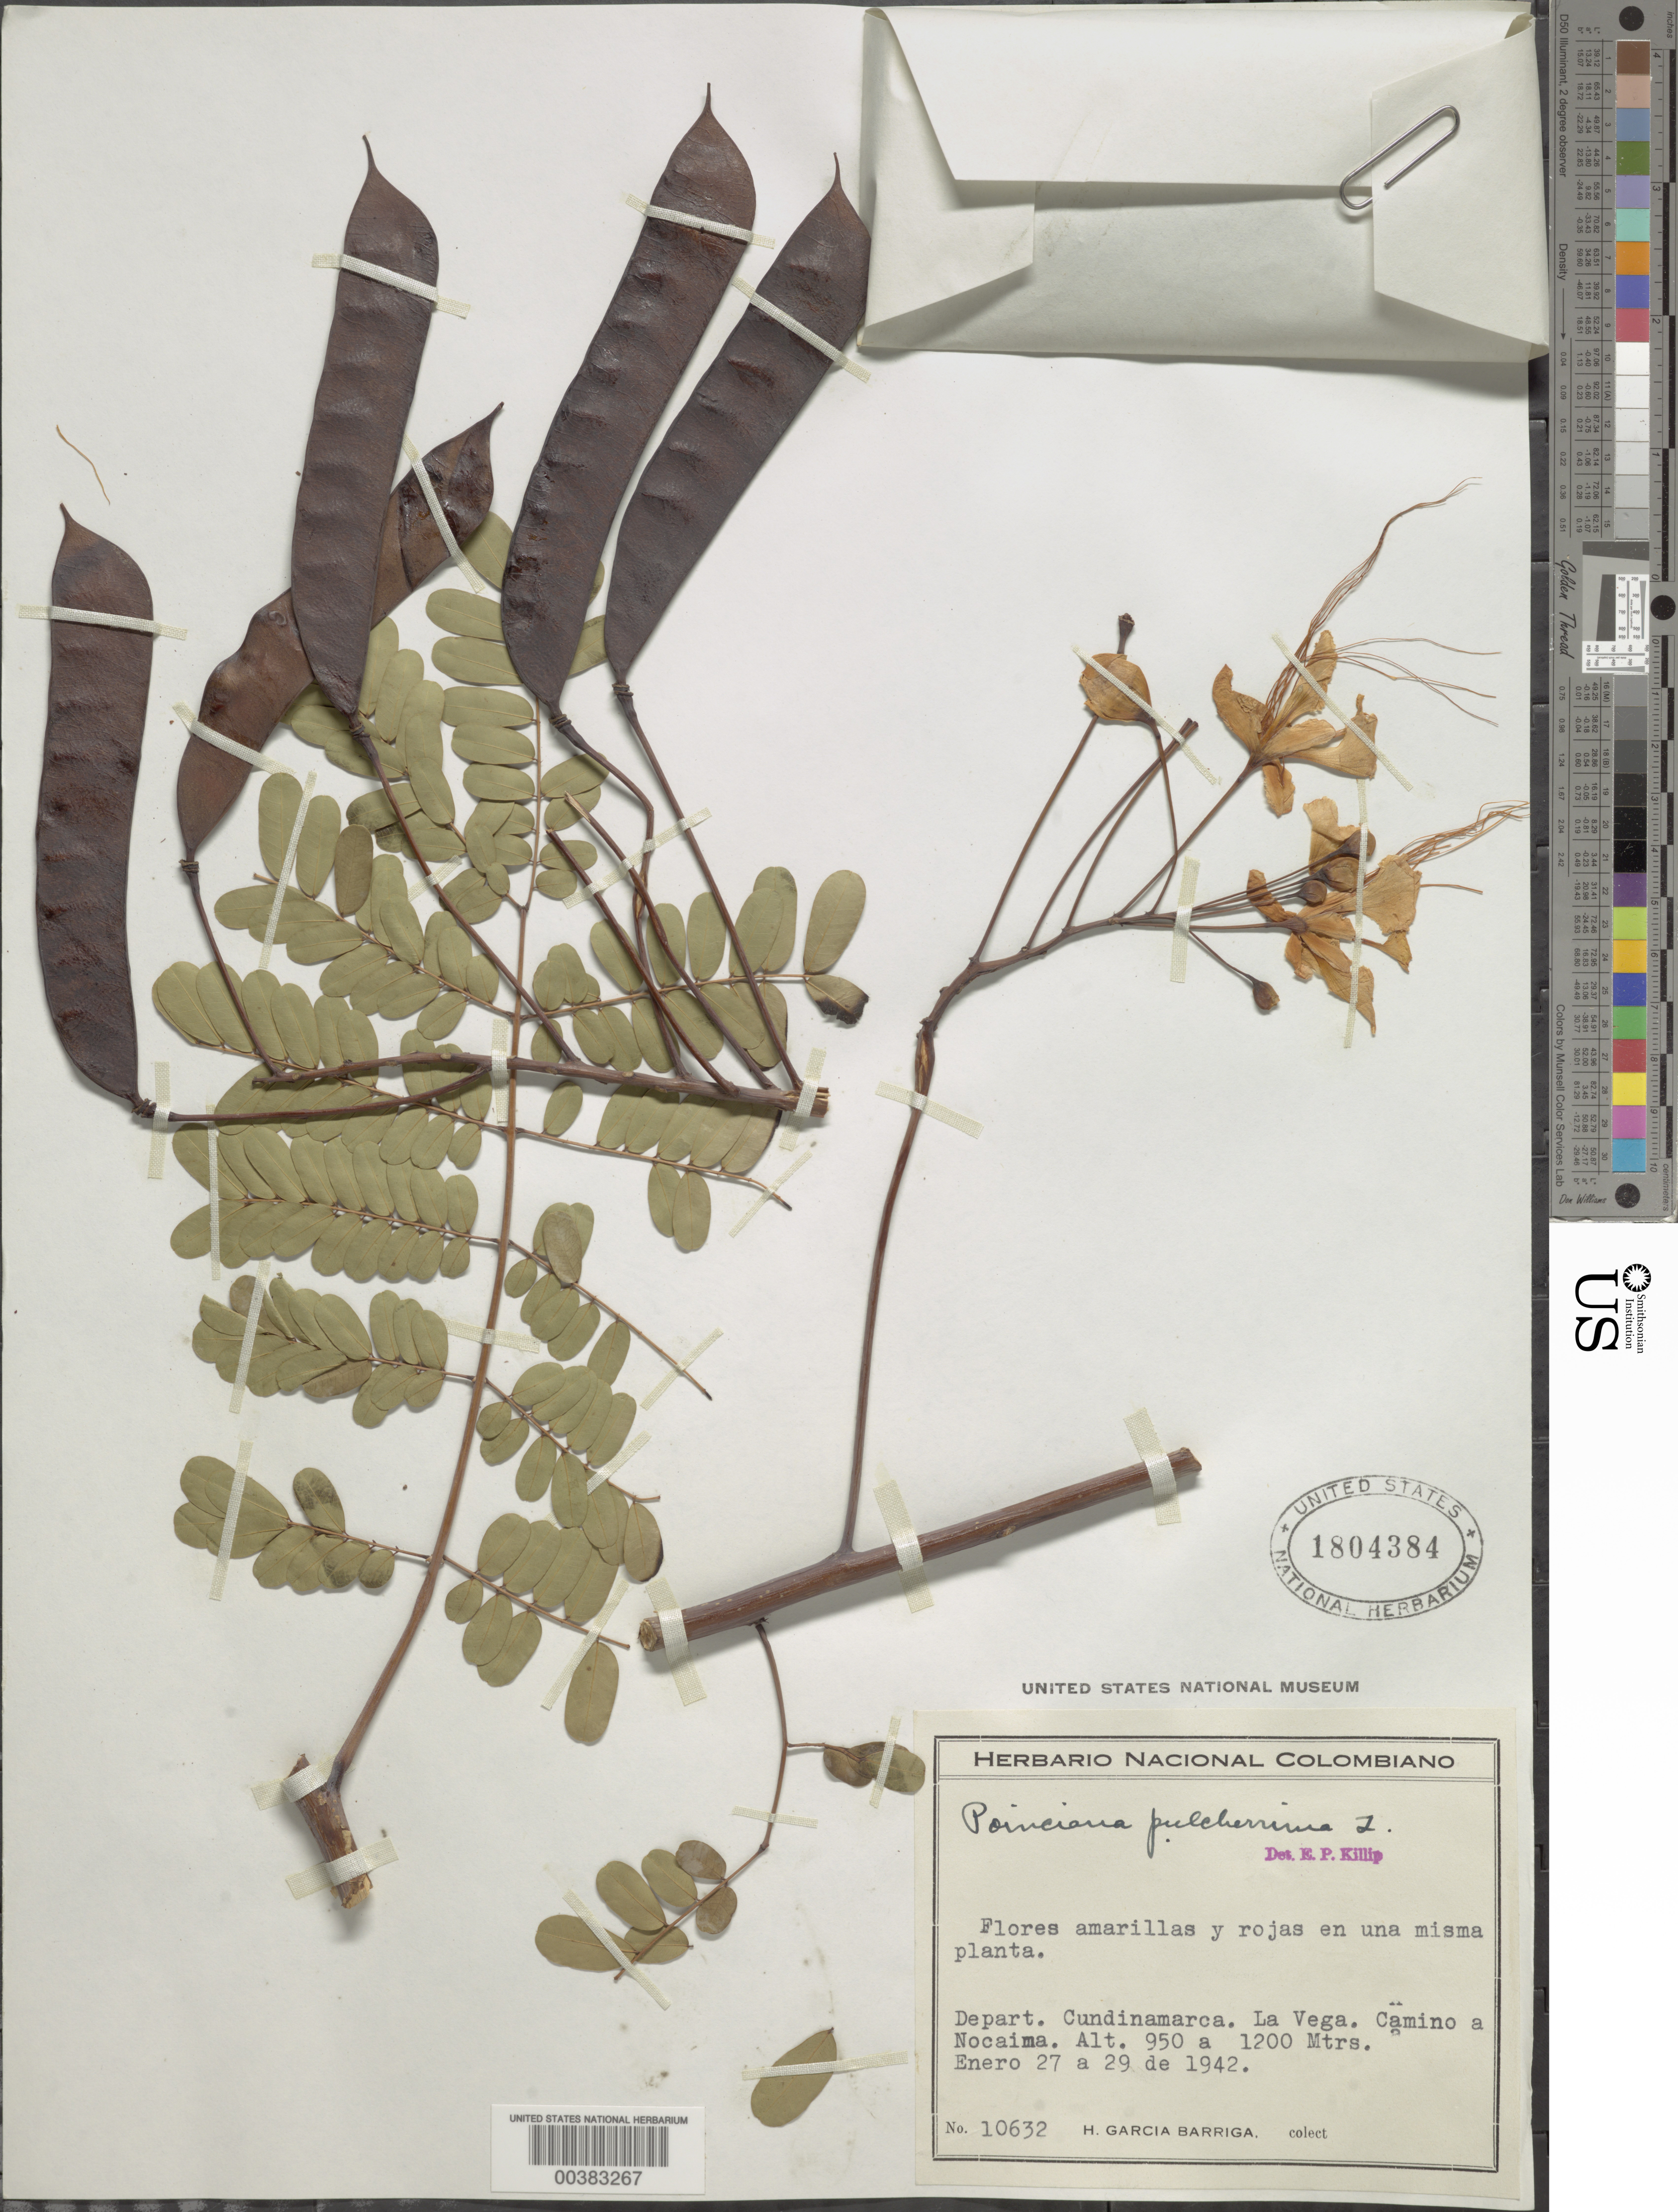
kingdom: Plantae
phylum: Tracheophyta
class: Magnoliopsida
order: Fabales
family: Fabaceae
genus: Caesalpinia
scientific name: Caesalpinia pulcherrima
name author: (L.) Sw.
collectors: H. García Barriga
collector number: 10632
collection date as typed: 27 Jan 1942 to 29 Jan 1942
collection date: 1942-01-27/1942-01-29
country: Colombia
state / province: Cundinamarca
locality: La Vega; Camino a Nocaima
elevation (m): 950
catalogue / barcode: US 1804384